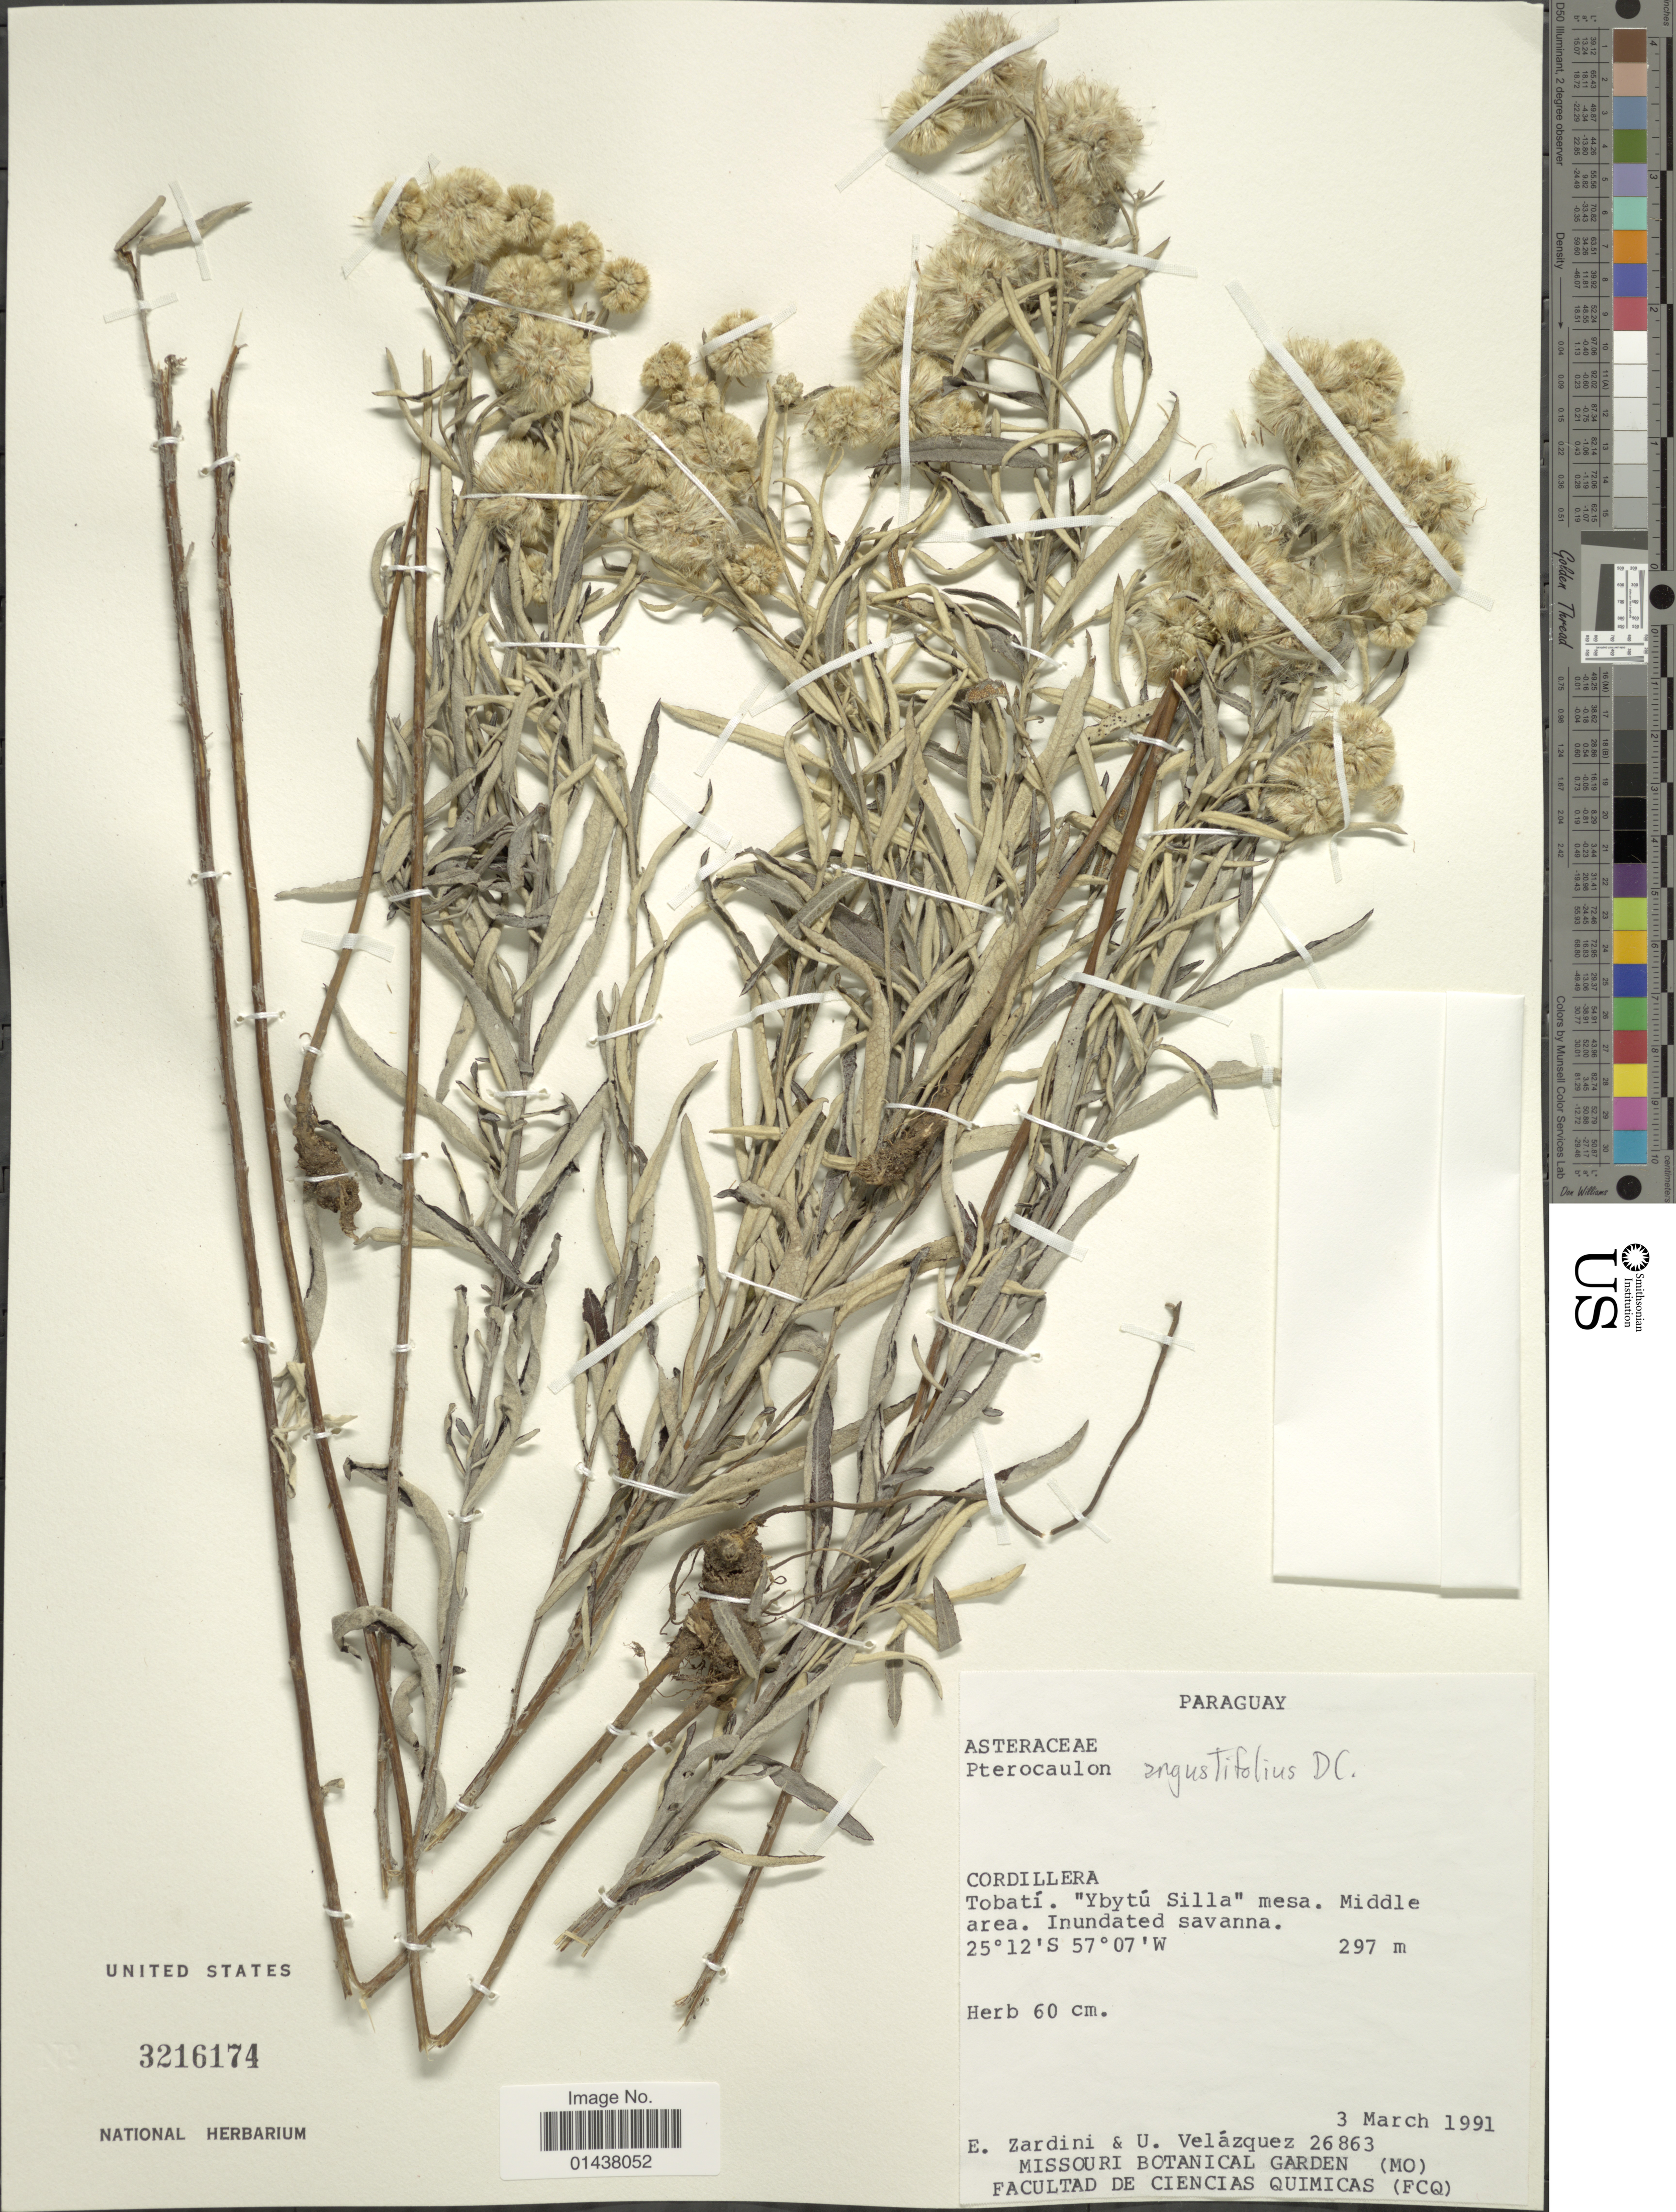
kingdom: Plantae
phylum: Tracheophyta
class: Magnoliopsida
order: Asterales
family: Asteraceae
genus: Pterocaulon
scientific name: Pterocaulon angustifolium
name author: DC.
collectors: E. M. Zardini & U. Veláquez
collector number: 26863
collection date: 1991-03-03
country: Paraguay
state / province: Cordillera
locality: Tobati, "Ybytu Silla" mesa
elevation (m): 297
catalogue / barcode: US 3216174